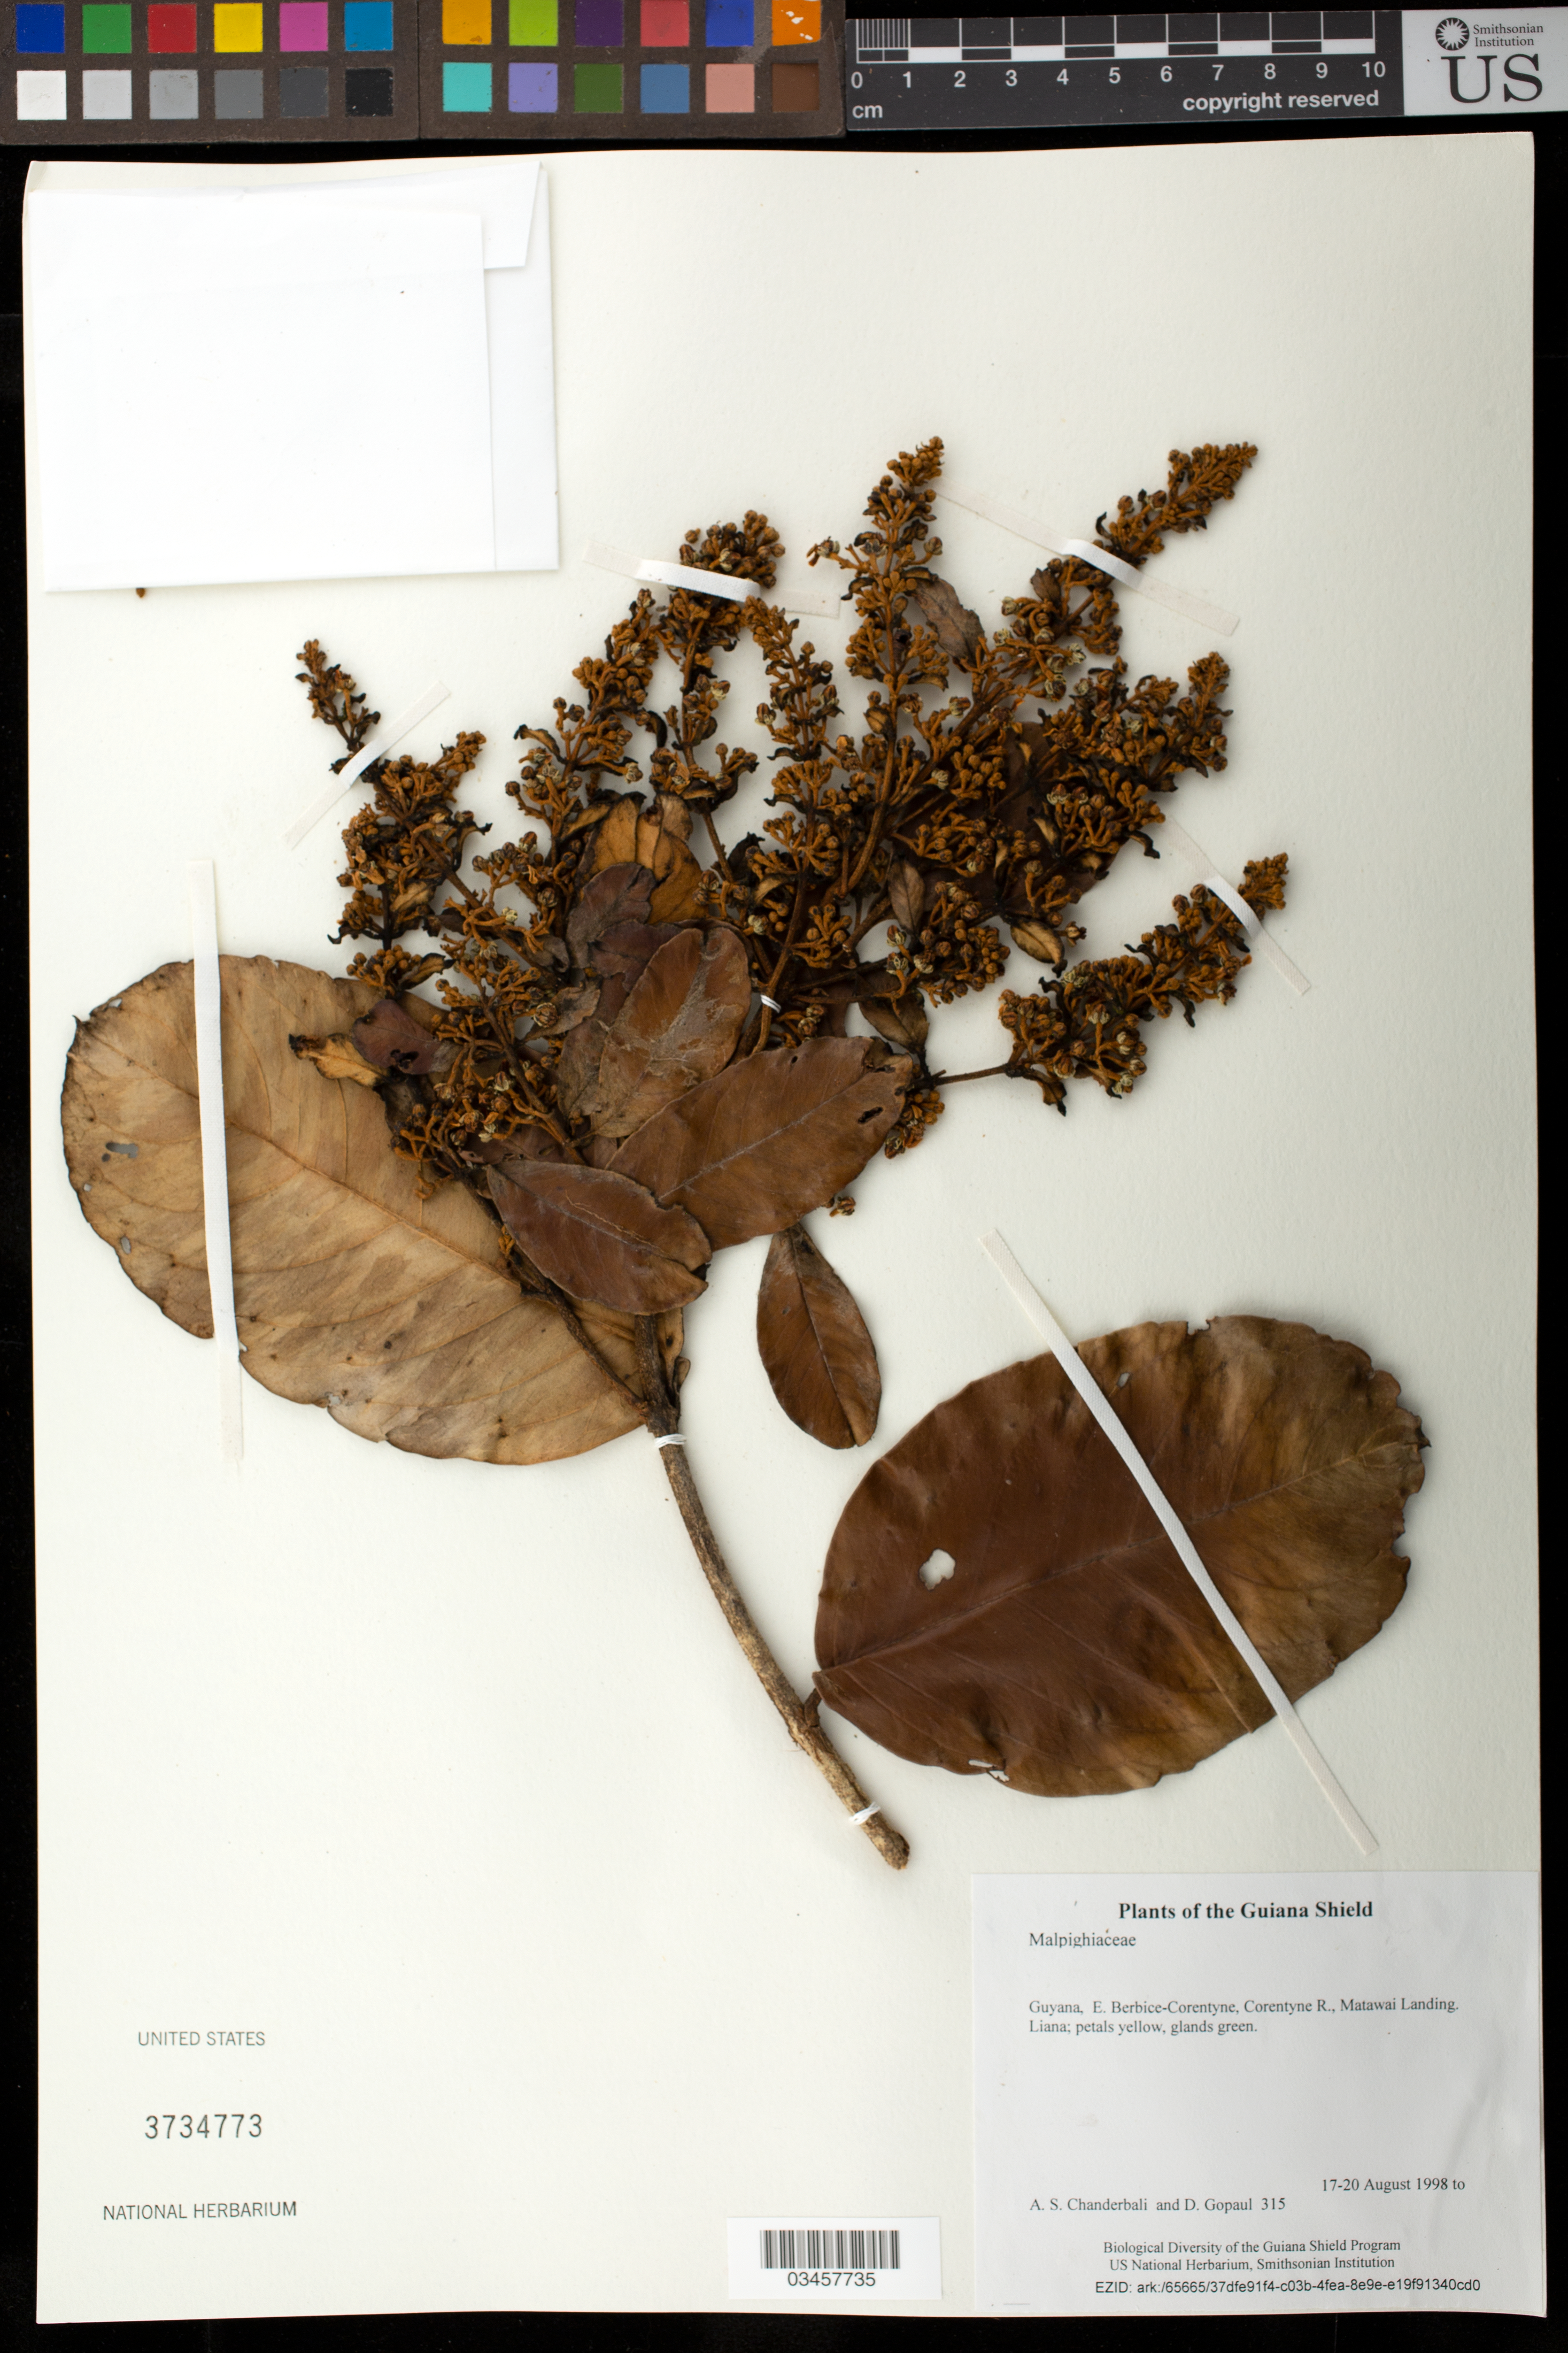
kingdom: Plantae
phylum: Tracheophyta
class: Magnoliopsida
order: Malpighiales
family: Malpighiaceae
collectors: A. S. Chanderbali & D. Gopaul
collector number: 315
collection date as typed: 17-20 August 1998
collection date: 1998-08-17/1998-08-20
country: Guyana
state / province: E. Berbice-Corentyne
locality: Corentyne R., Matawai Landing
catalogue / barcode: US 3734773